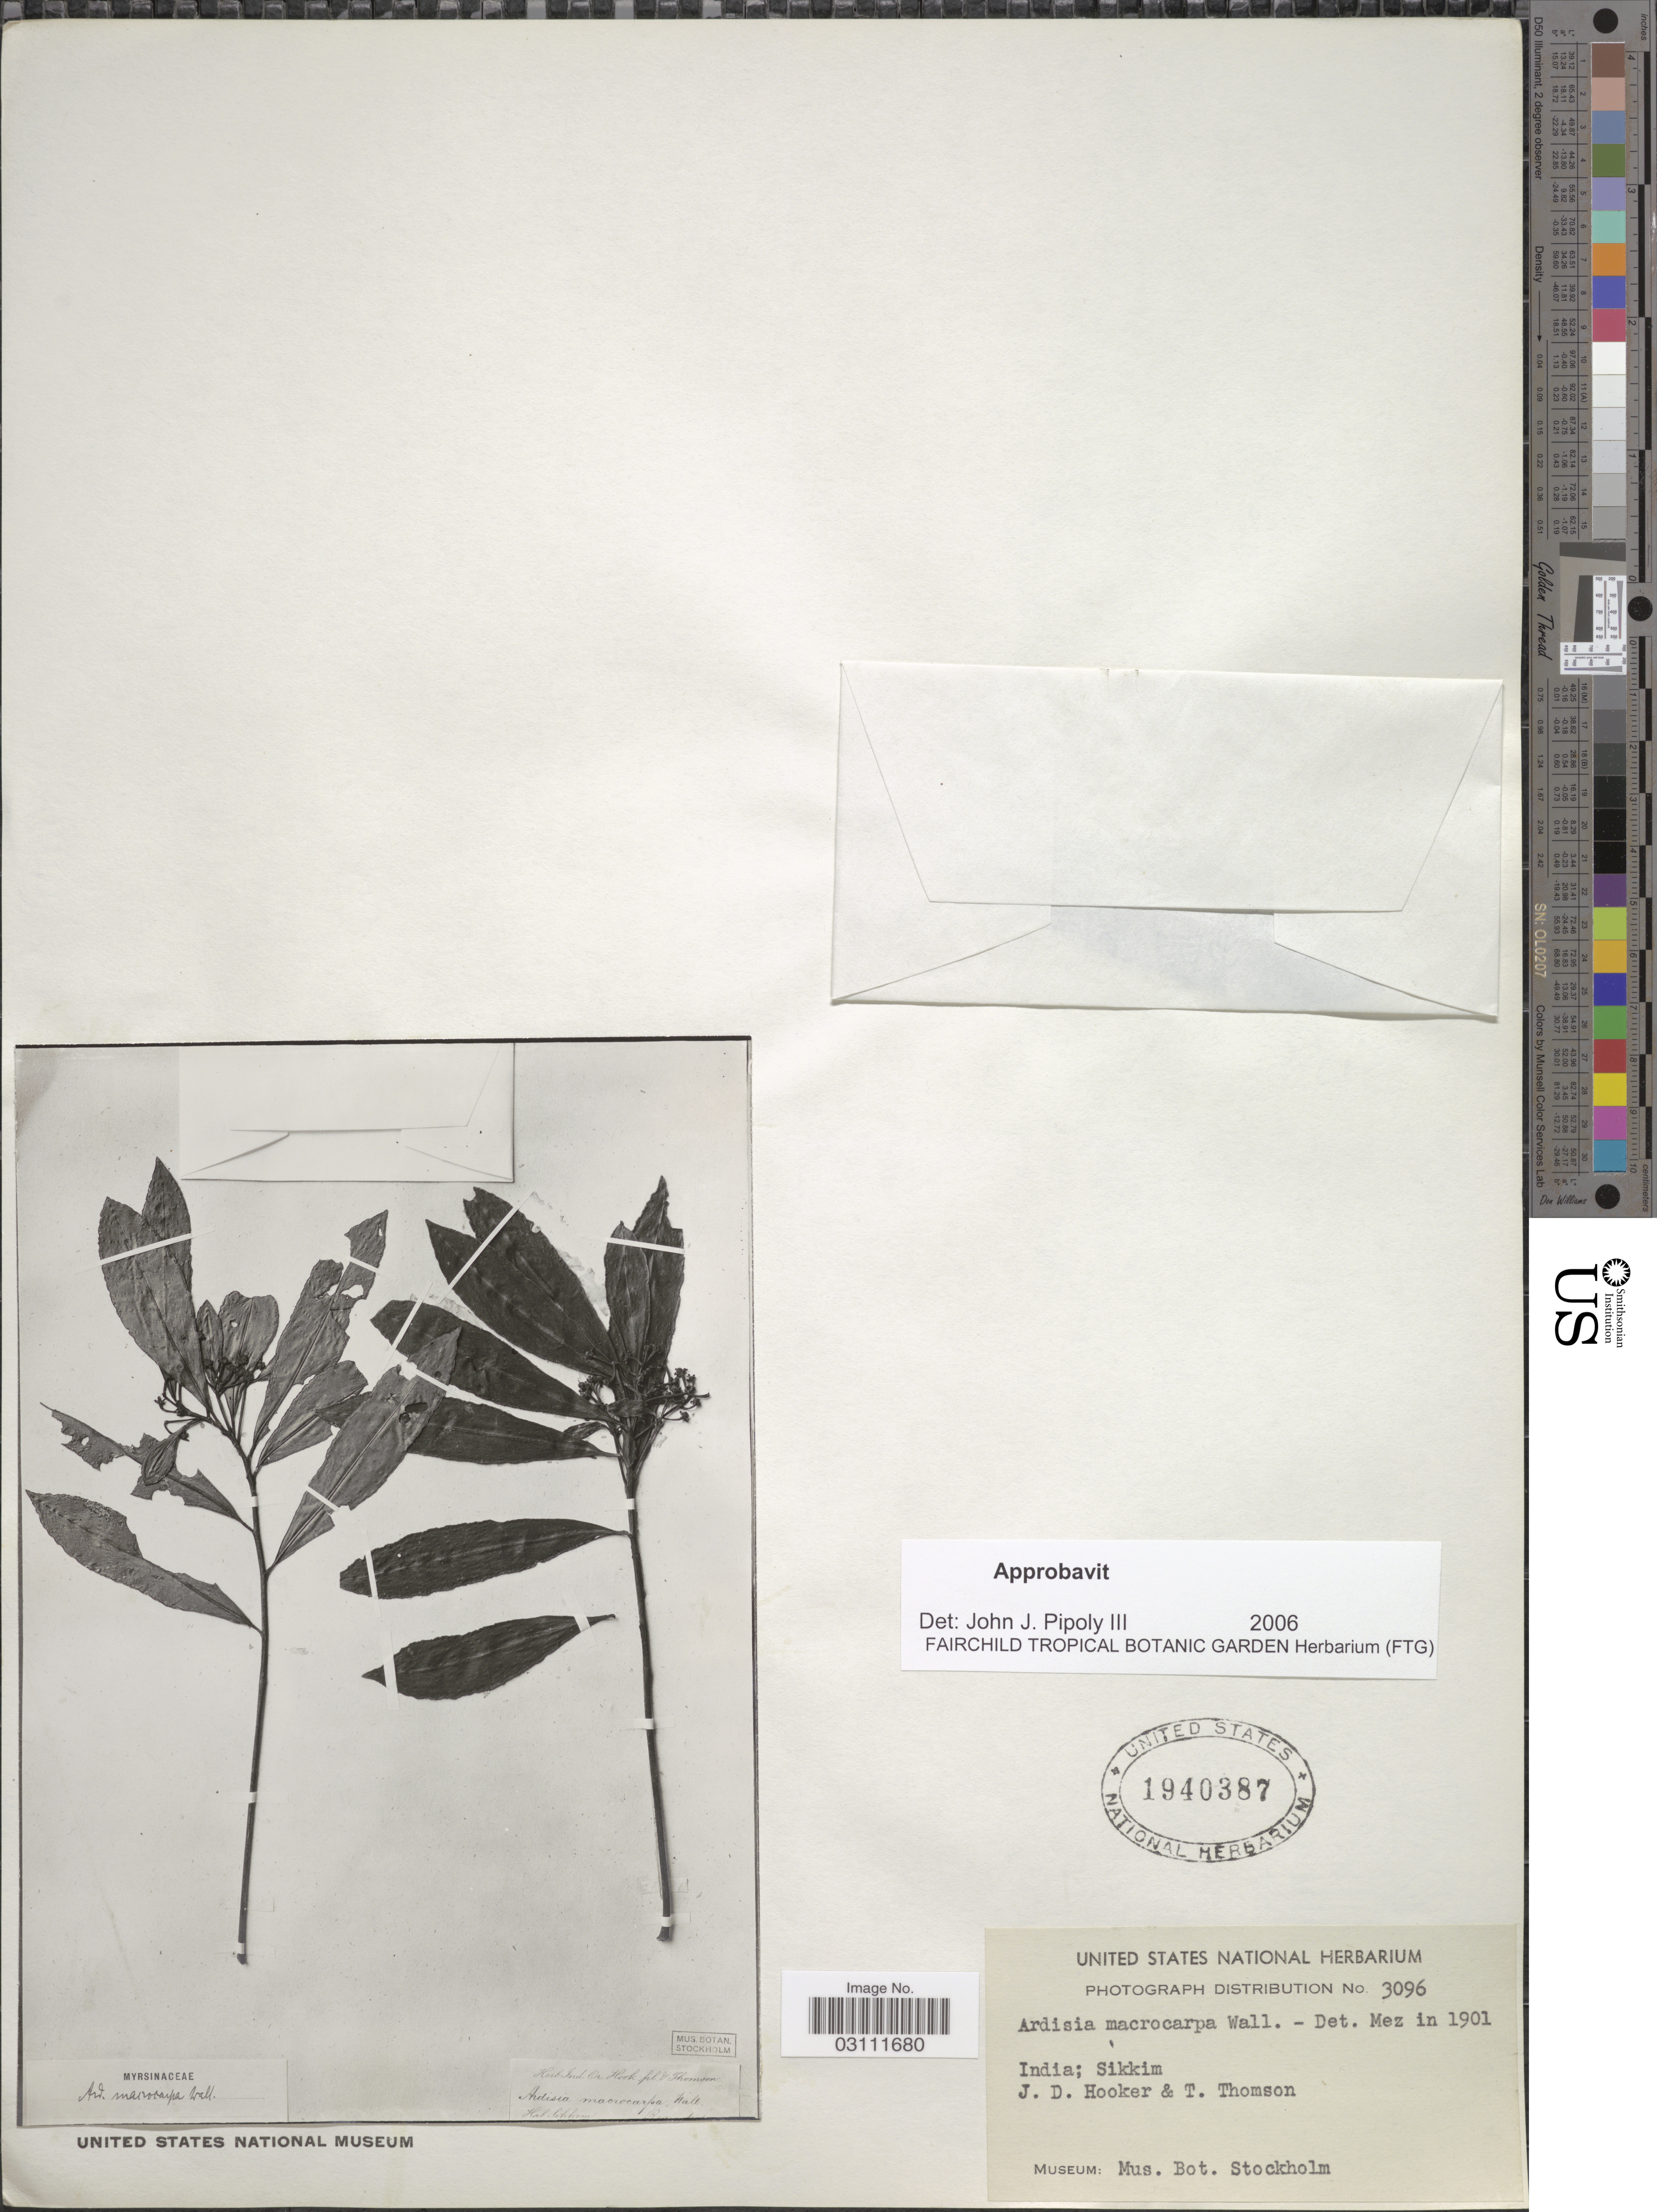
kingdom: Plantae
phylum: Tracheophyta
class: Magnoliopsida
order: Ericales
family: Primulaceae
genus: Ardisia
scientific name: Ardisia macrocarpa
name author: Wall.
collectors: J. D. Hooker & T. Thomson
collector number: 3096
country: India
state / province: Sikkim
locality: India; Sikkim.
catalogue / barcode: US 1940387